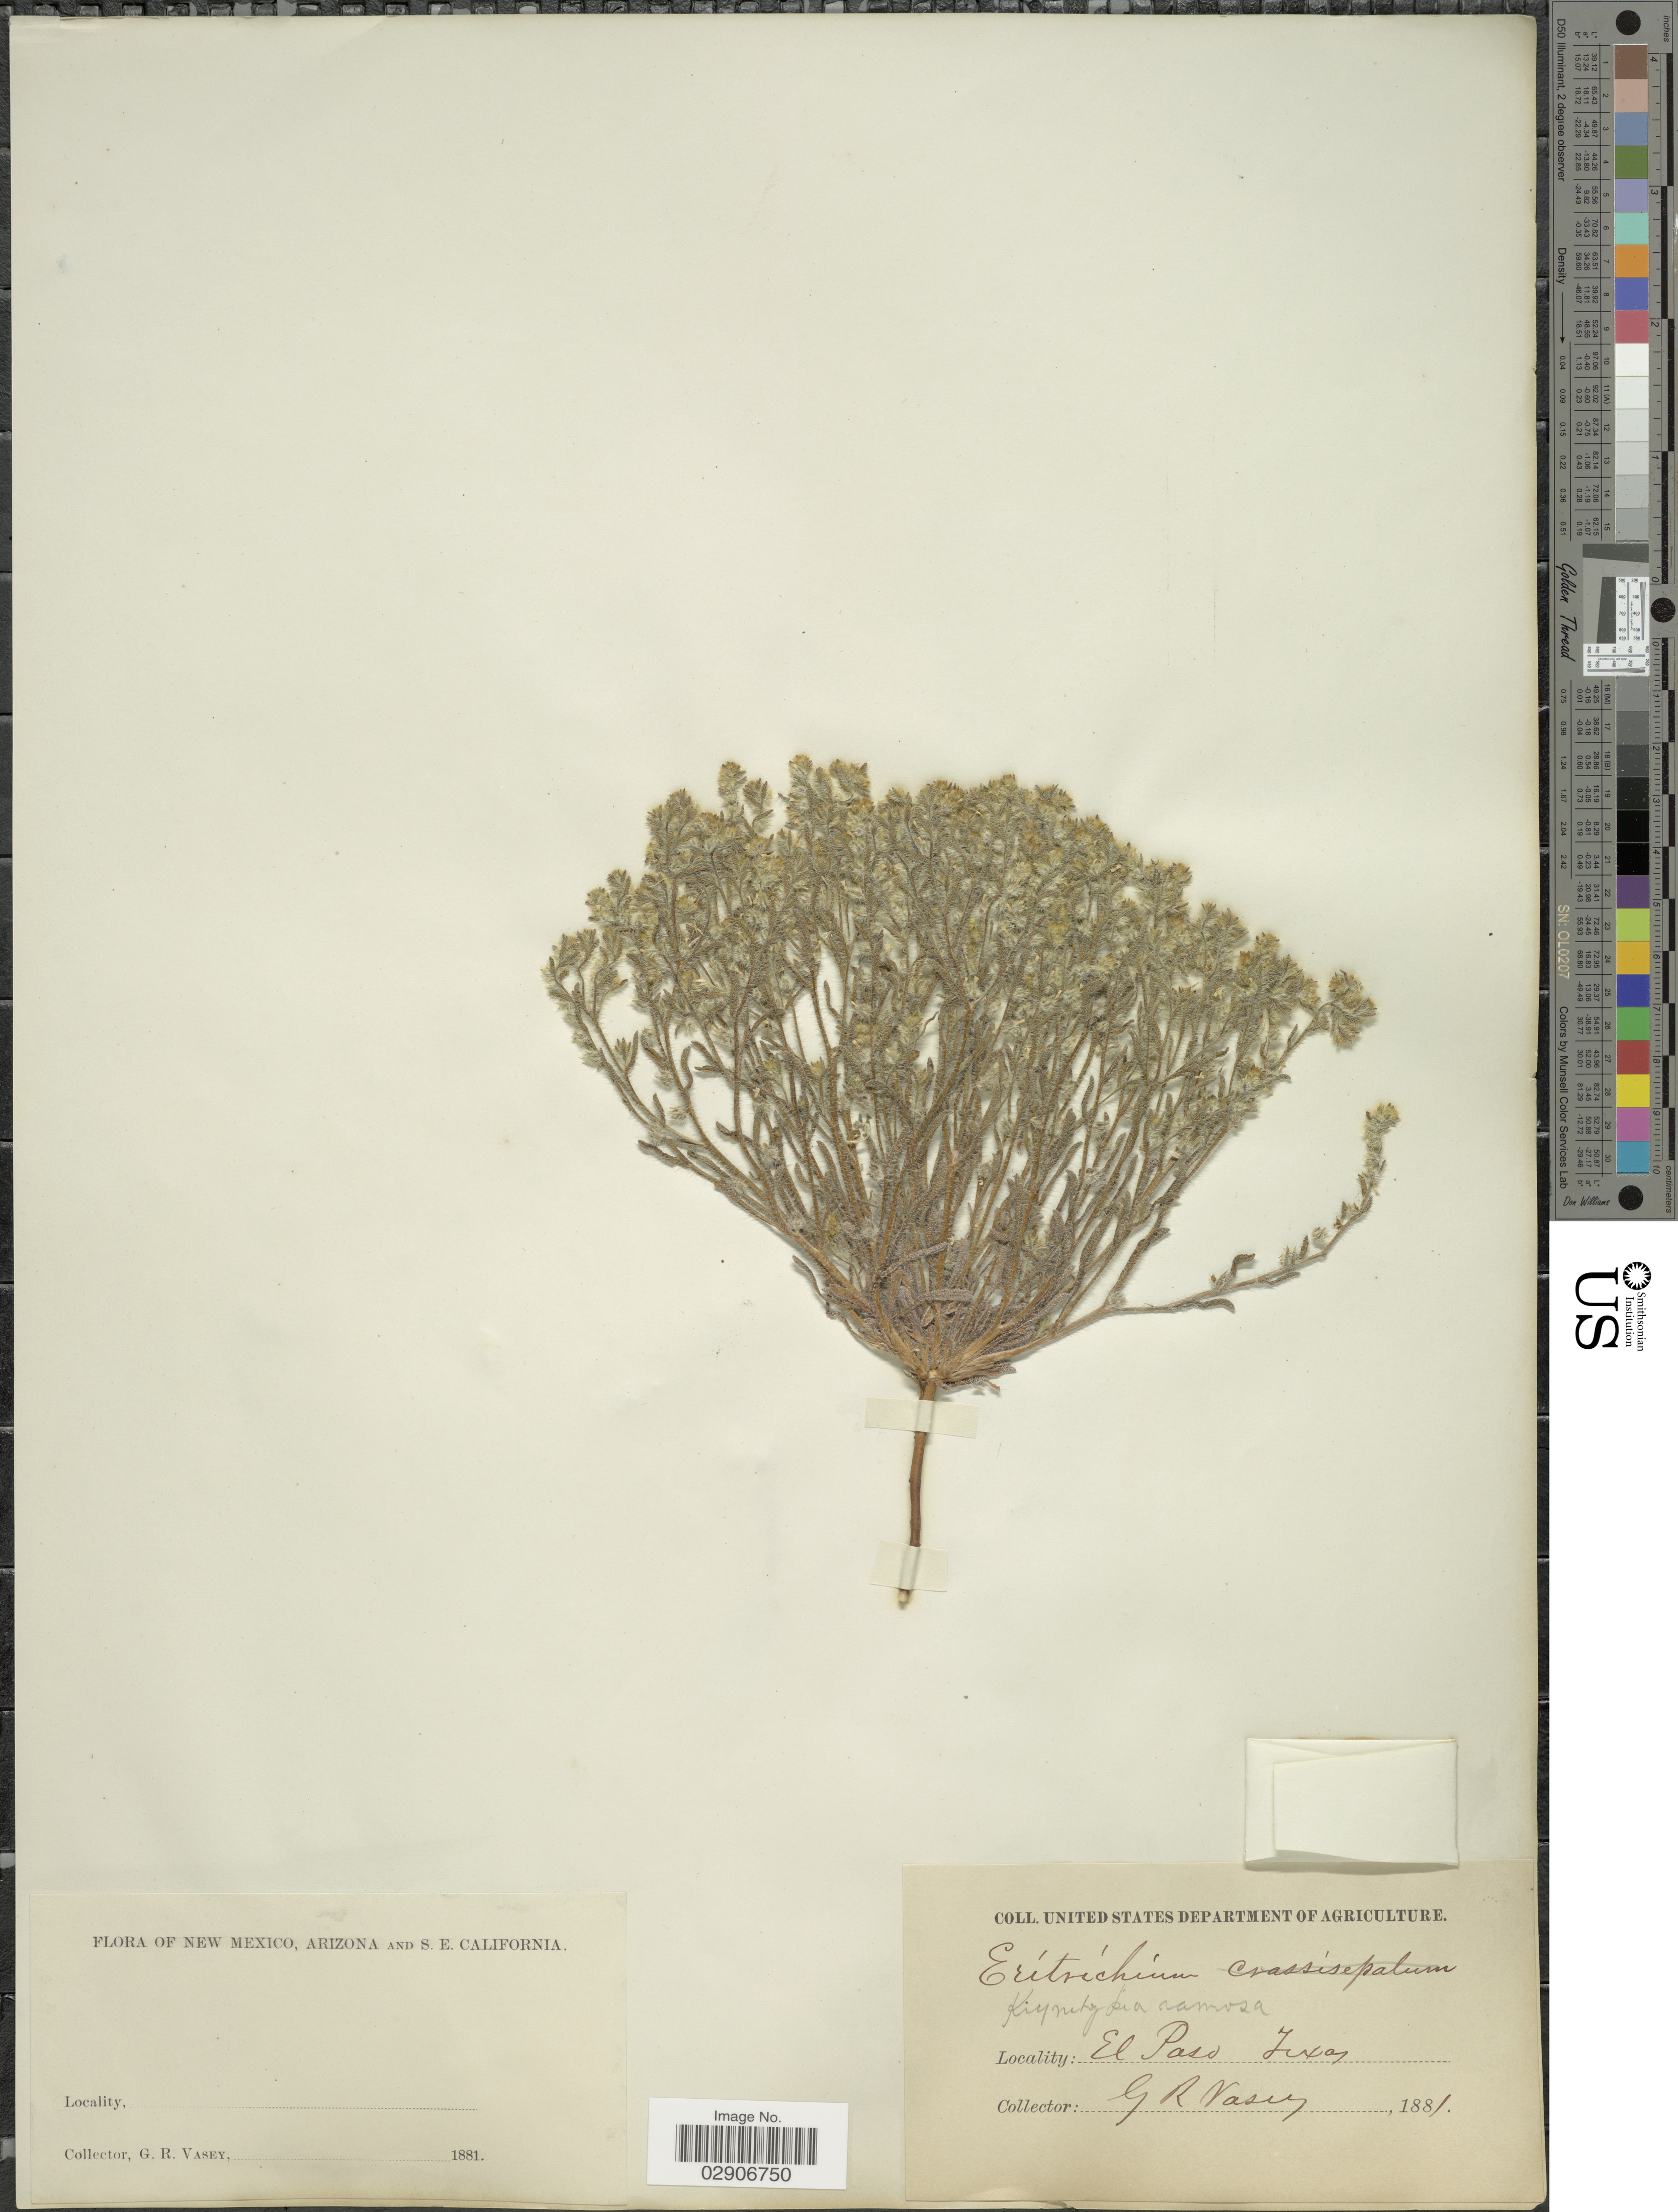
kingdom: Plantae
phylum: Tracheophyta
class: Magnoliopsida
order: Boraginales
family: Boraginaceae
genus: Cryptantha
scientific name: Cryptantha albida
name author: (Kunth) I.M. Johnst.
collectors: G. R. Vasey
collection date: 1881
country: United States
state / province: Texas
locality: El Paso.